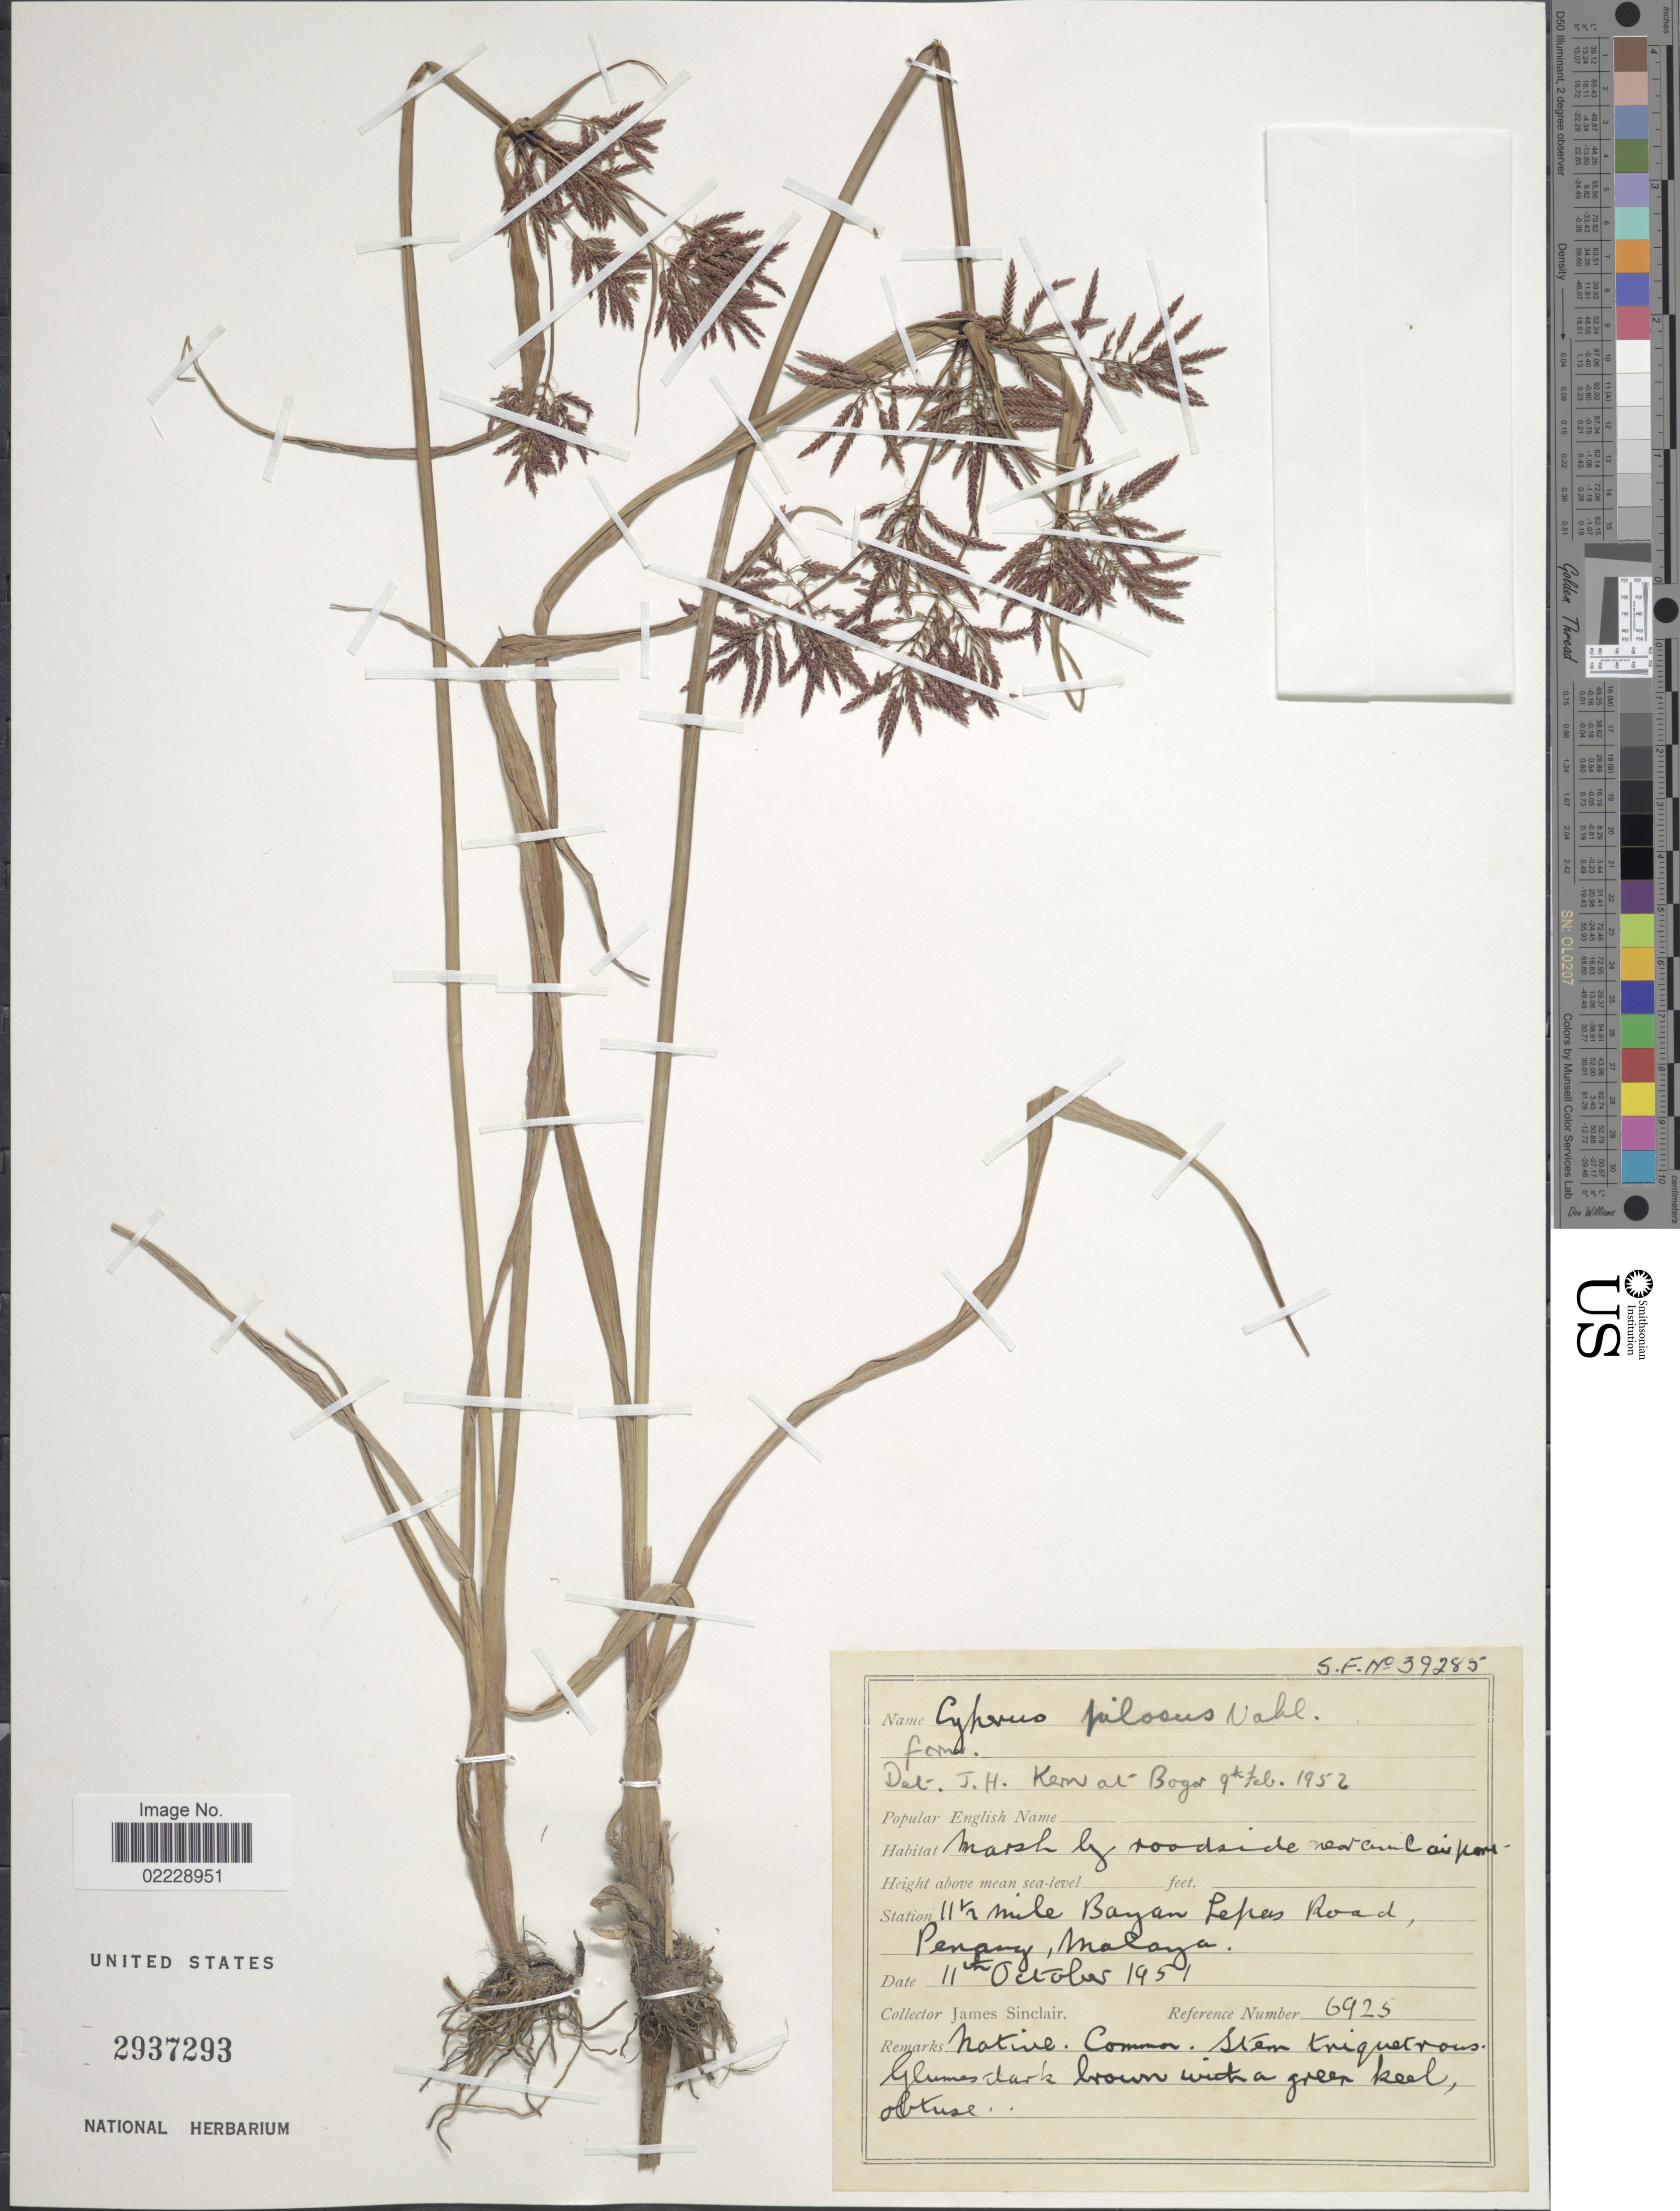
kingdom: Plantae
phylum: Tracheophyta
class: Liliopsida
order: Poales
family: Cyperaceae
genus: Cyperus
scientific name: Cyperus pilosus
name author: Vahl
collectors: J. Sinclair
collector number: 6925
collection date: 1951-10-11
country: Malaysia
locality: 11½ mile Bayan Lapas Road, Penang, Malaya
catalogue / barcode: US 2937293